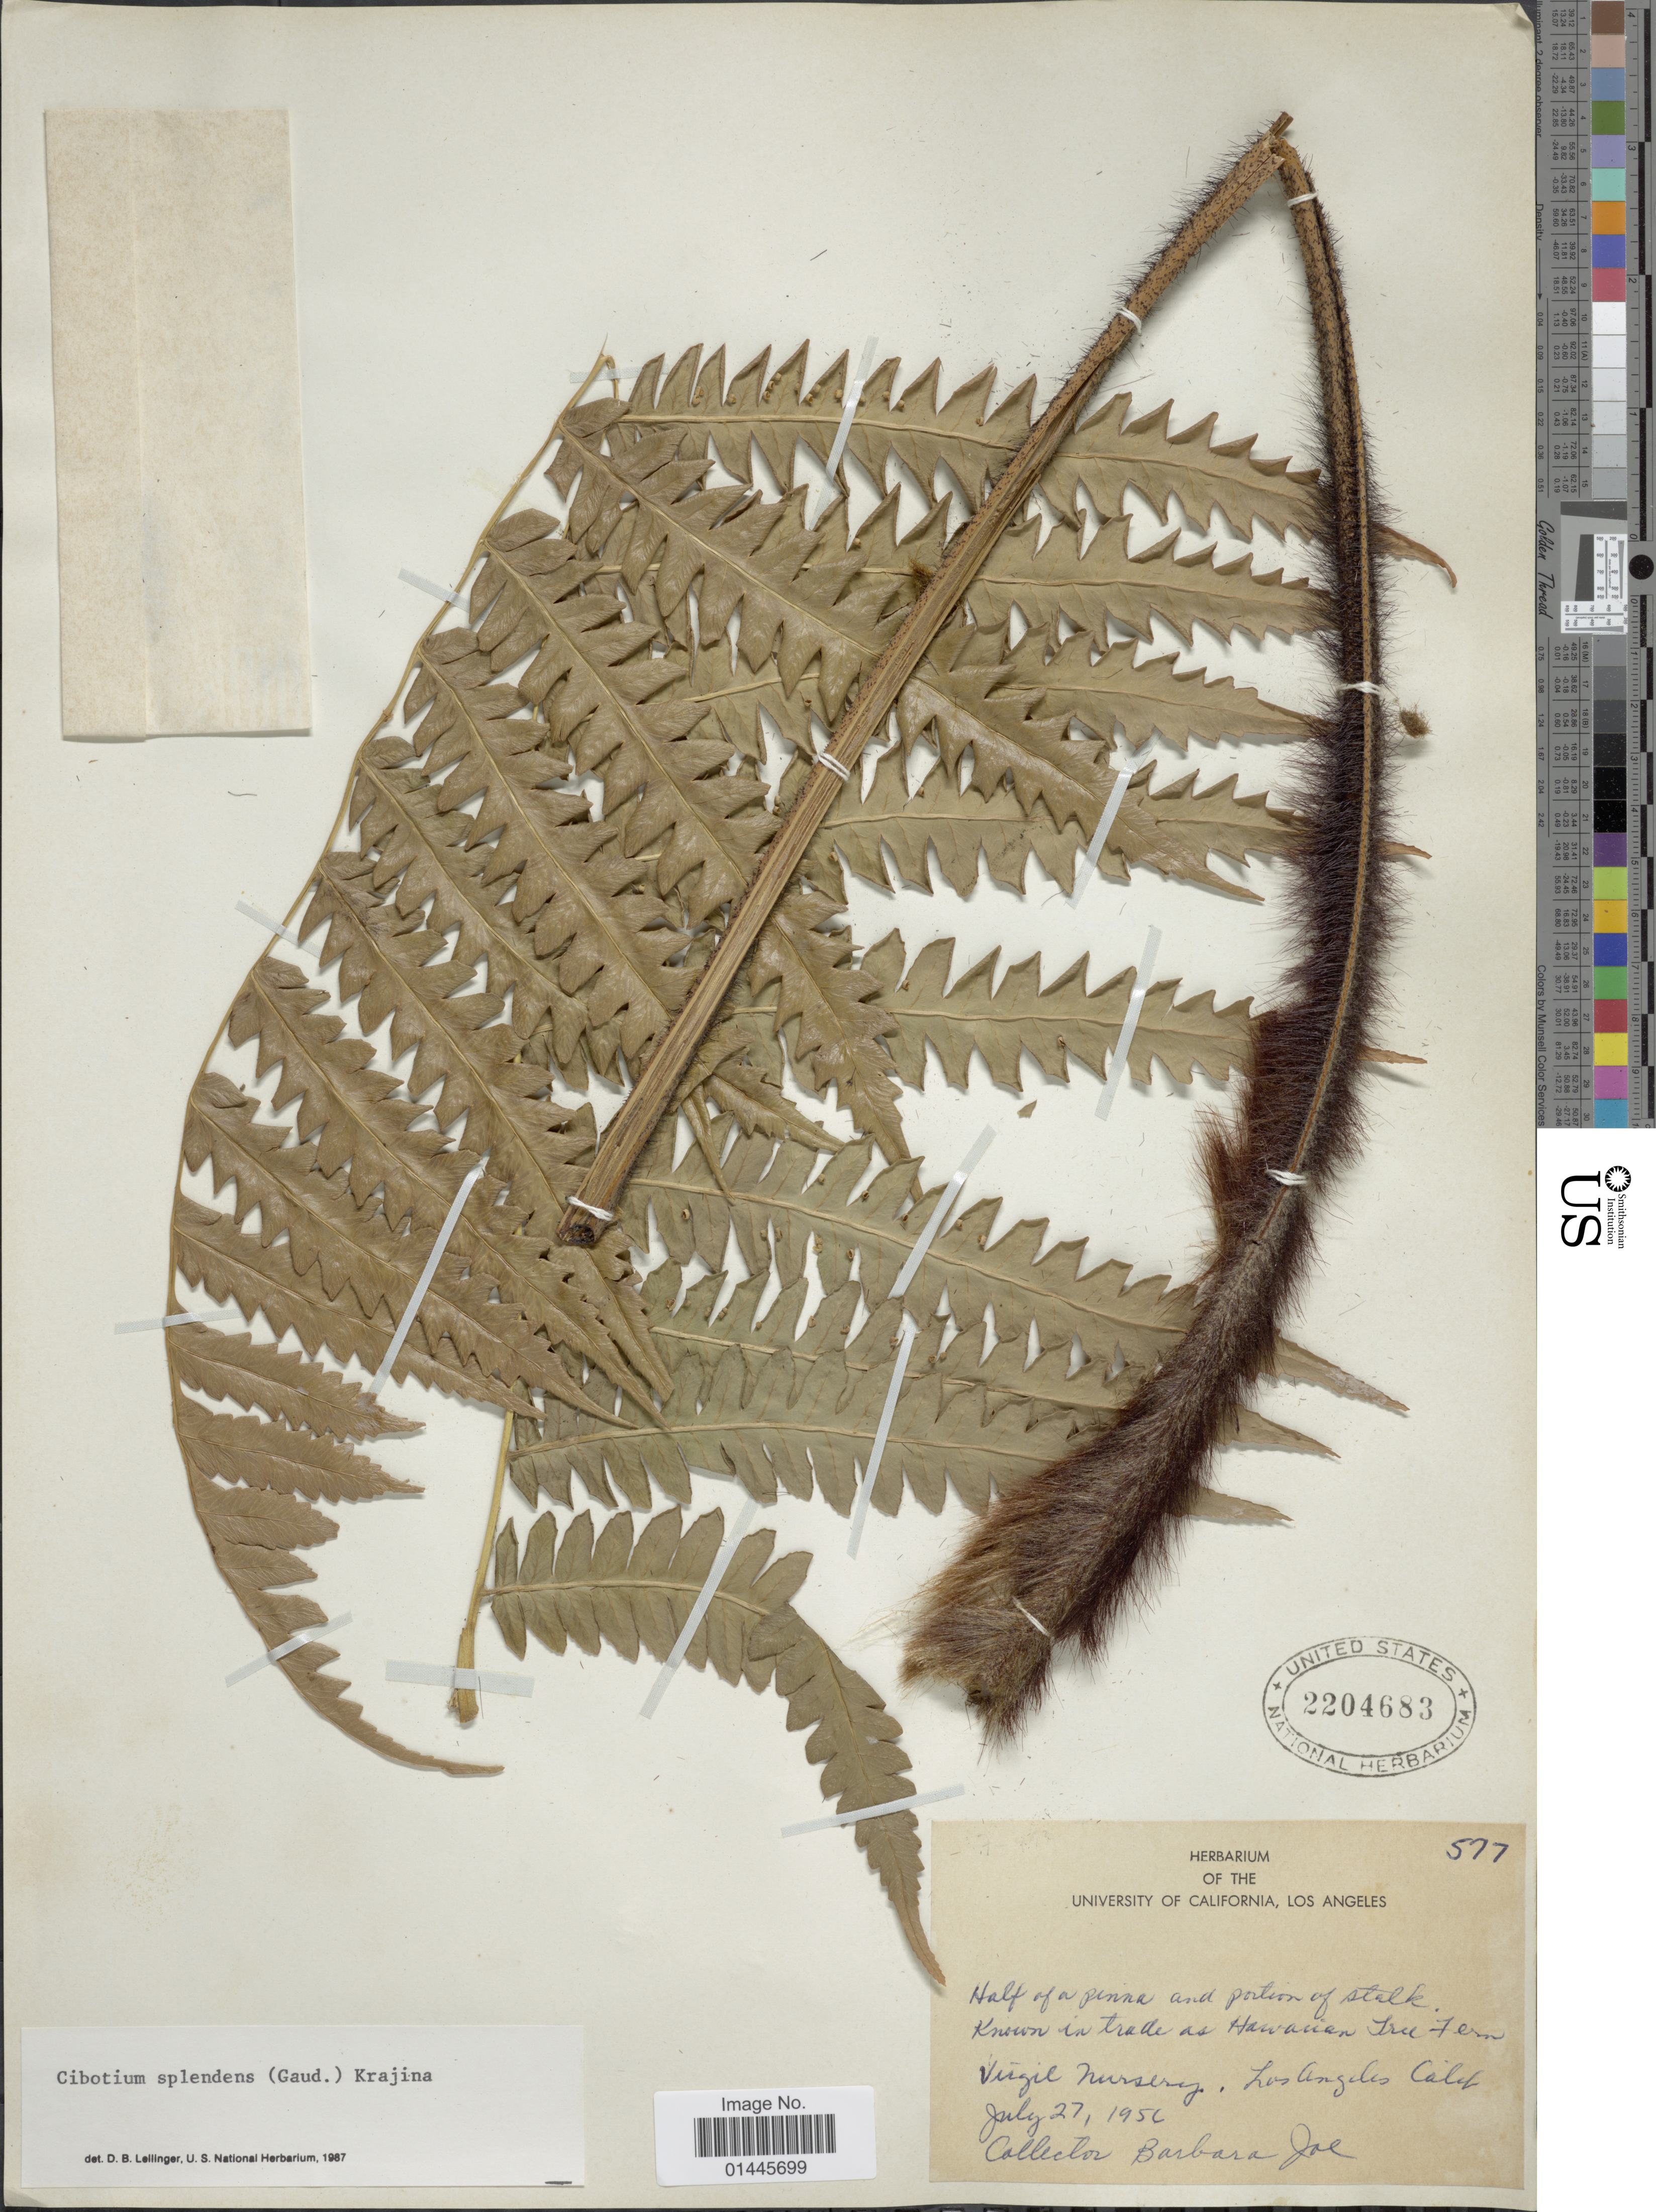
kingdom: Plantae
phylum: Tracheophyta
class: Polypodiopsida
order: Cyatheales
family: Cibotiaceae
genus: Cibotium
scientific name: Cibotium splendens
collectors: B. Joe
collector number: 577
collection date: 1956-07-27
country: United States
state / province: California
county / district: Los Angeles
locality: Virgil Nursery, Los Angeles Calif.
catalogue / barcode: US 2204683